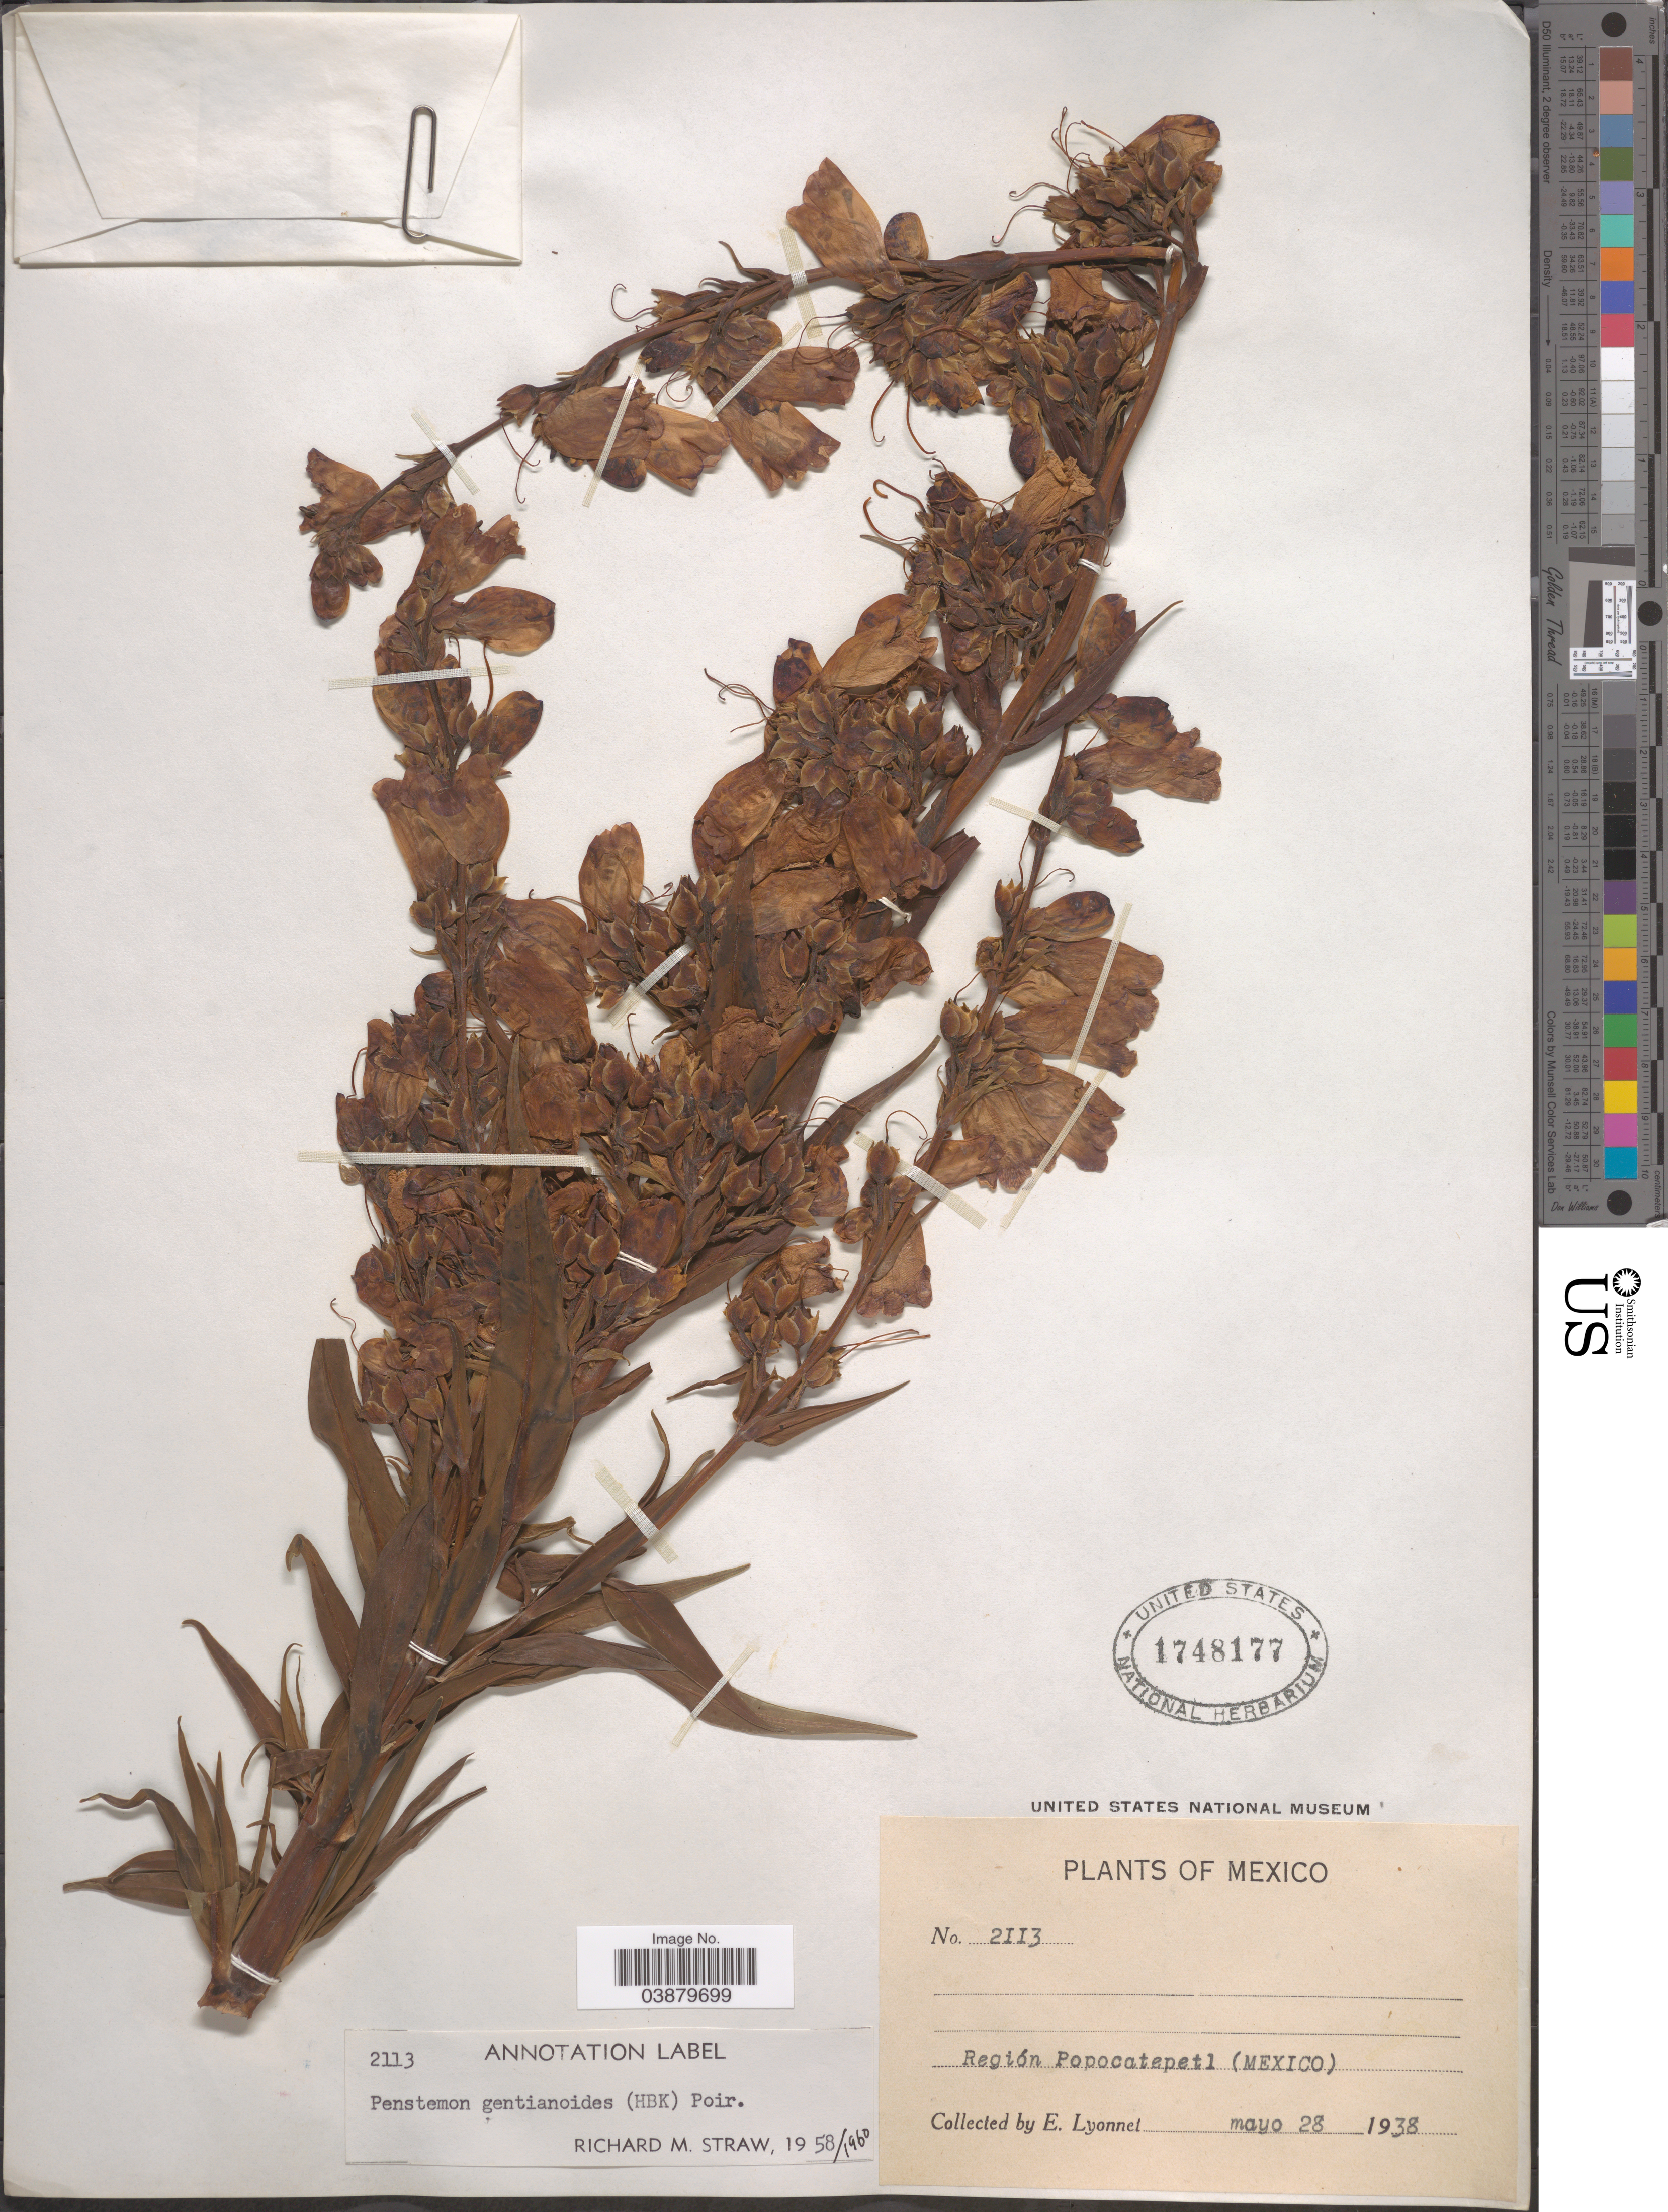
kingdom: Plantae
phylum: Tracheophyta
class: Magnoliopsida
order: Lamiales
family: Plantaginaceae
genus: Penstemon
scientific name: Penstemon gentianoides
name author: (Kunth) Poir.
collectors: E. Lyonnet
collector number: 2113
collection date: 1938-05-28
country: Mexico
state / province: México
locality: Región Popocatepetl.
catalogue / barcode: US 1748177